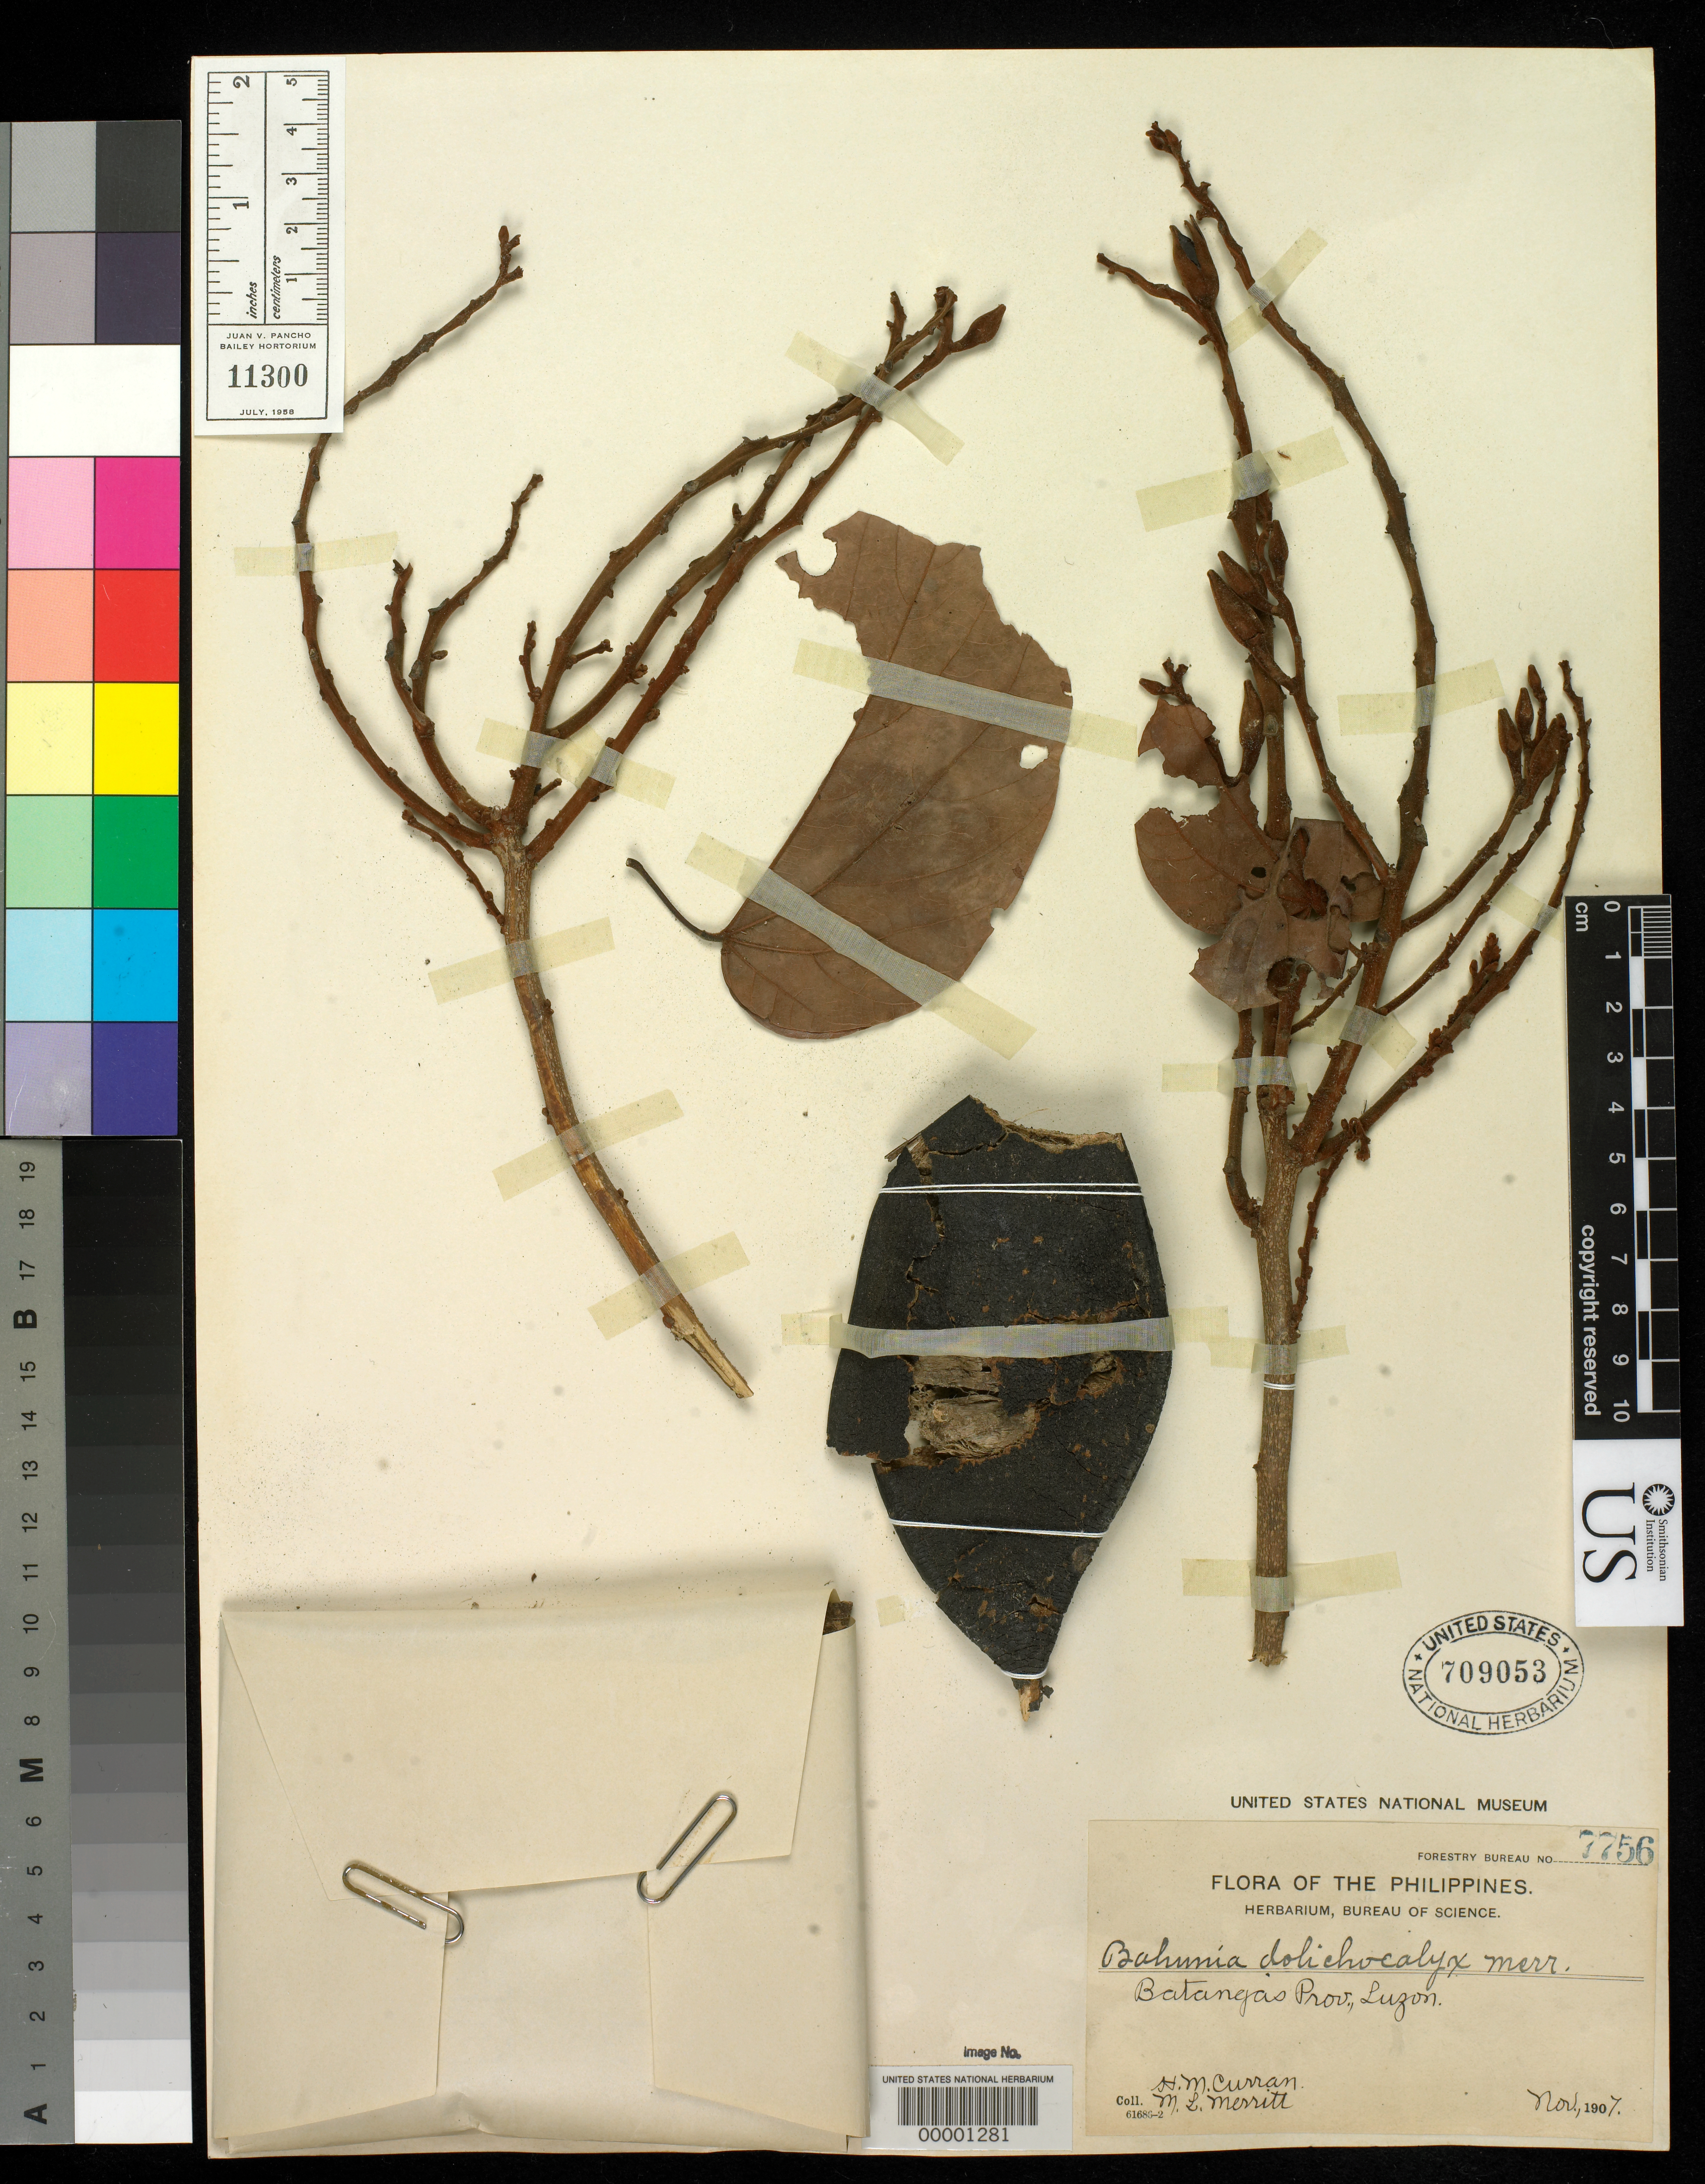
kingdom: Plantae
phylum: Tracheophyta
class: Magnoliopsida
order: Fabales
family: Fabaceae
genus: Bauhinia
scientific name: Bauhinia dolichocalyx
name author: Merr.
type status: Isotype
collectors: H. M. Curran & M. L. Merritt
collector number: For. Bur. 7756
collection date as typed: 28 Oct 1907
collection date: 1907-10-28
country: Philippines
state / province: Calabarzon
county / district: Batangas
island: Luzon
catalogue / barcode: US 709053